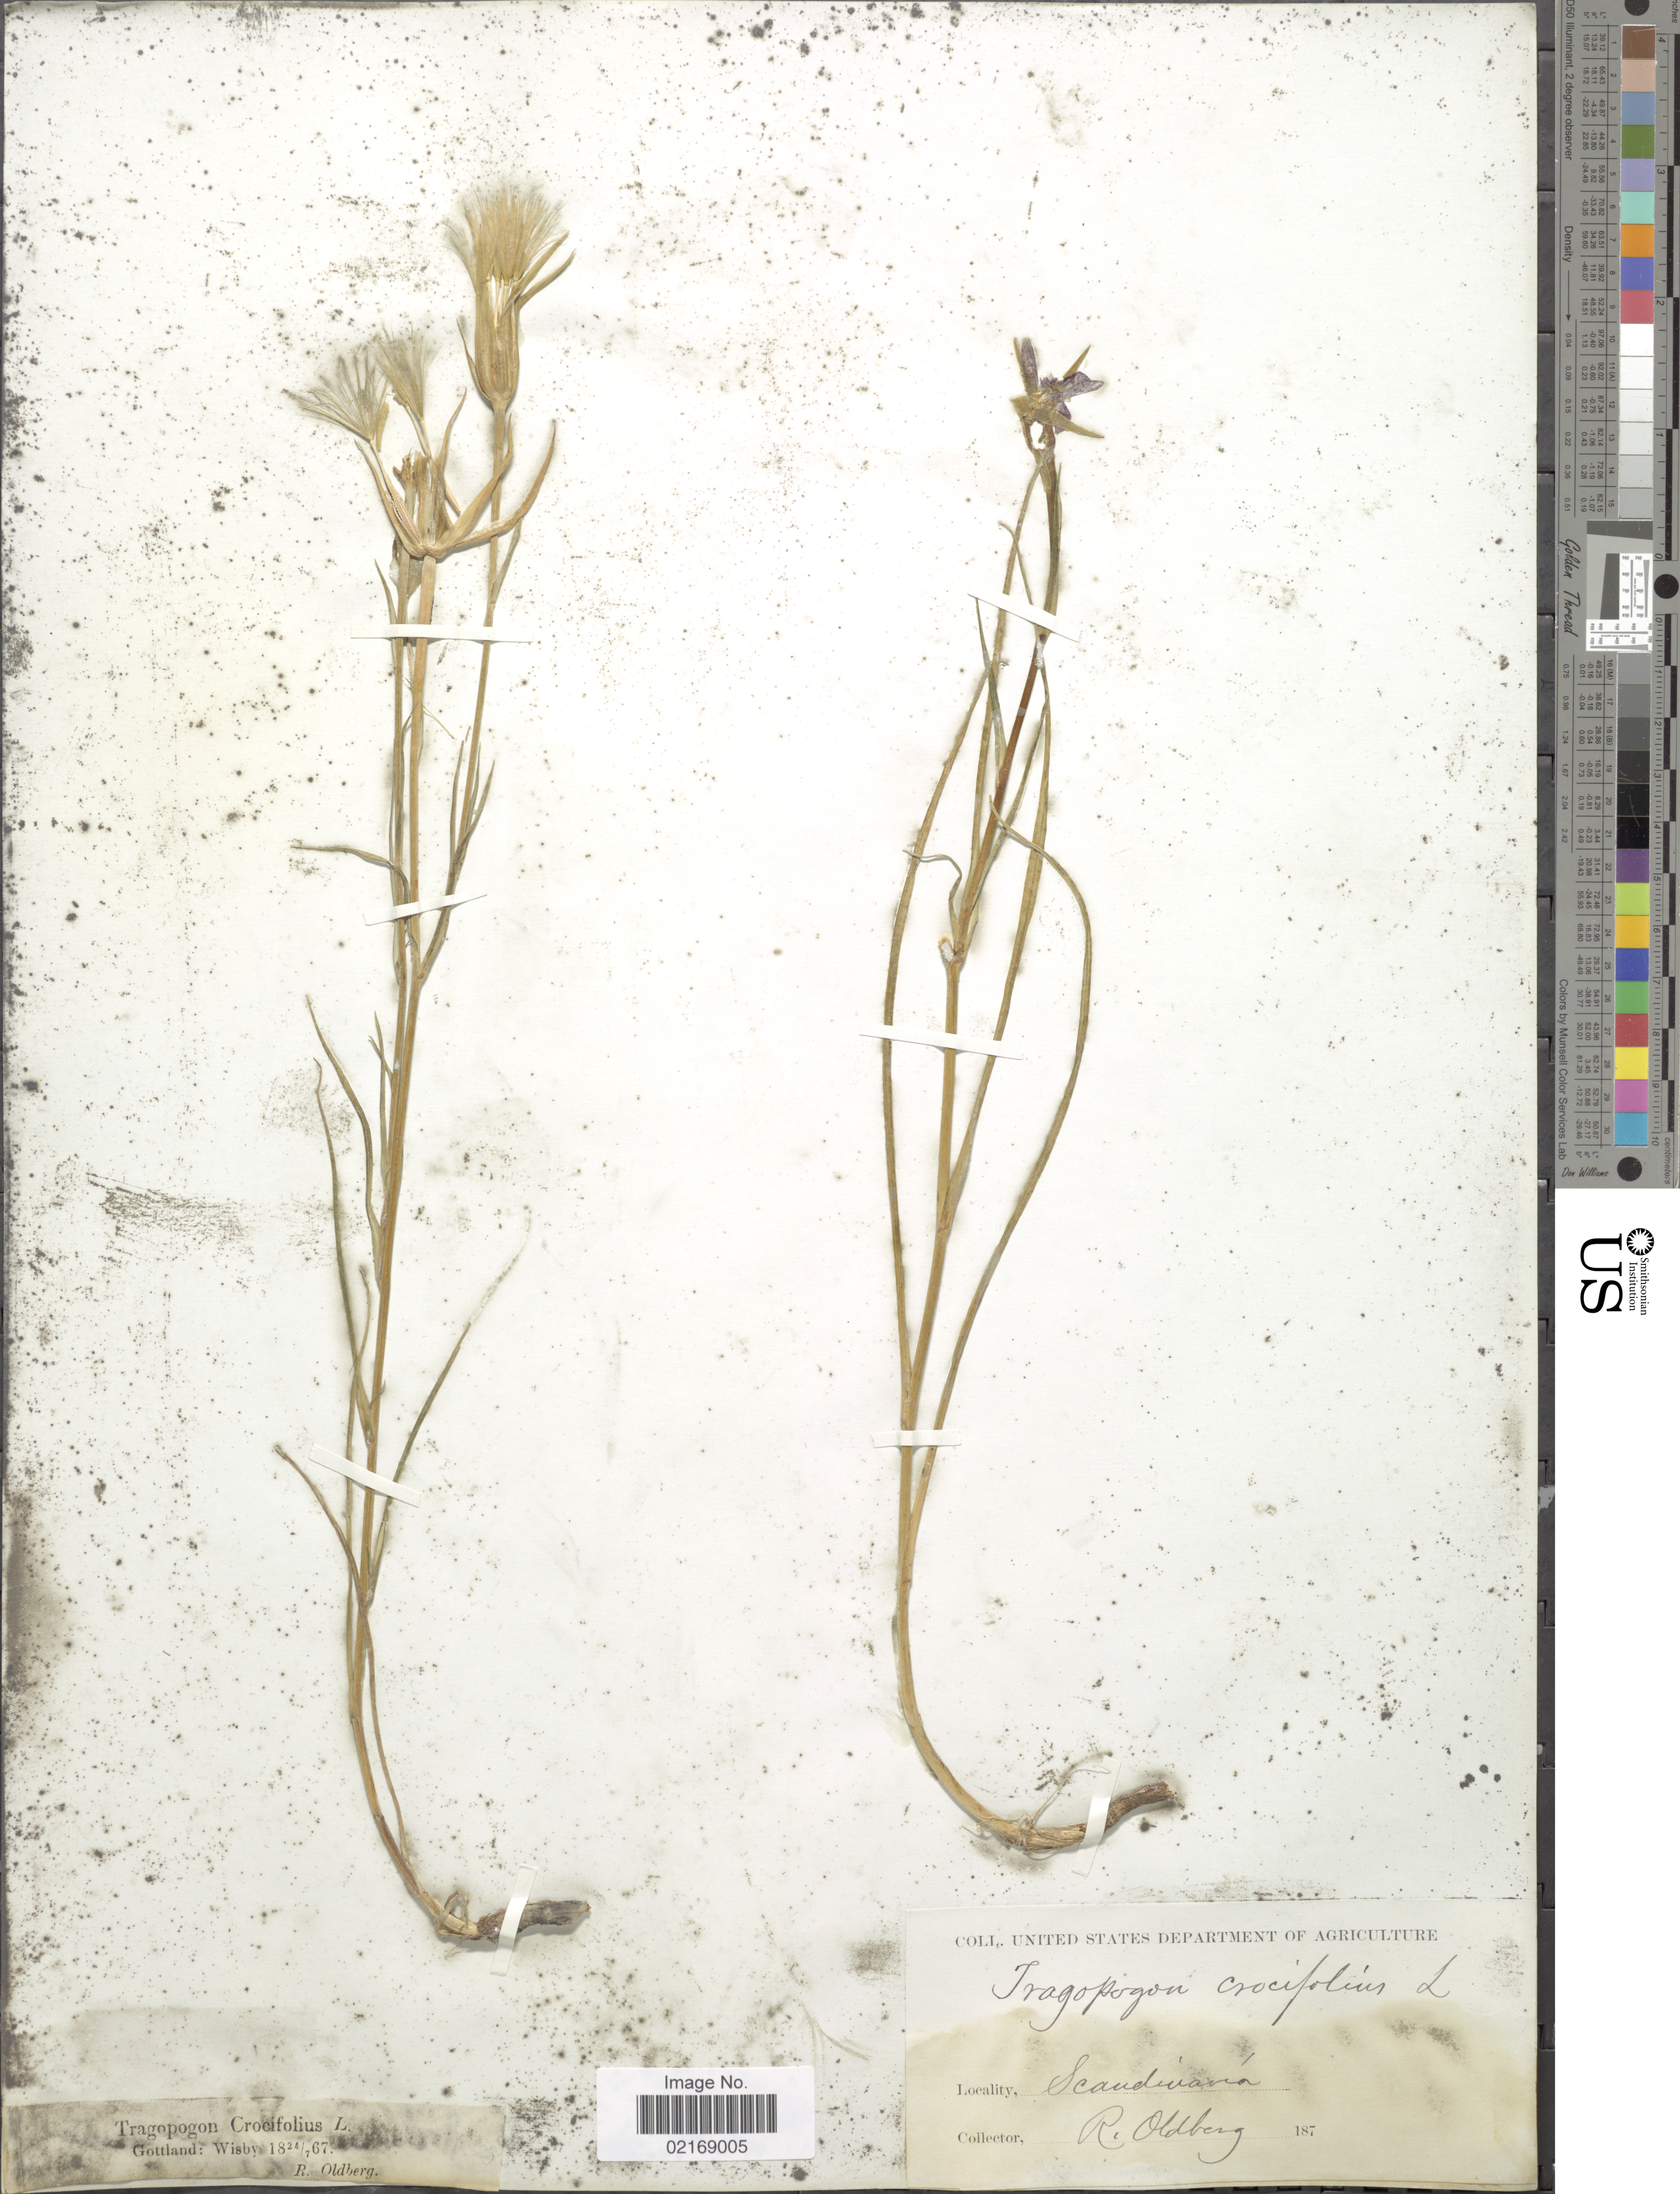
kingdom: Plantae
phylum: Tracheophyta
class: Magnoliopsida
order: Asterales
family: Asteraceae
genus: Tragopogon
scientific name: Tragopogon crocifolius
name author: L.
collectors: R. Oldberg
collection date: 1867-07-24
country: Sweden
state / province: Gotland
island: Gotland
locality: Gottland: Wisby. Scandinavia